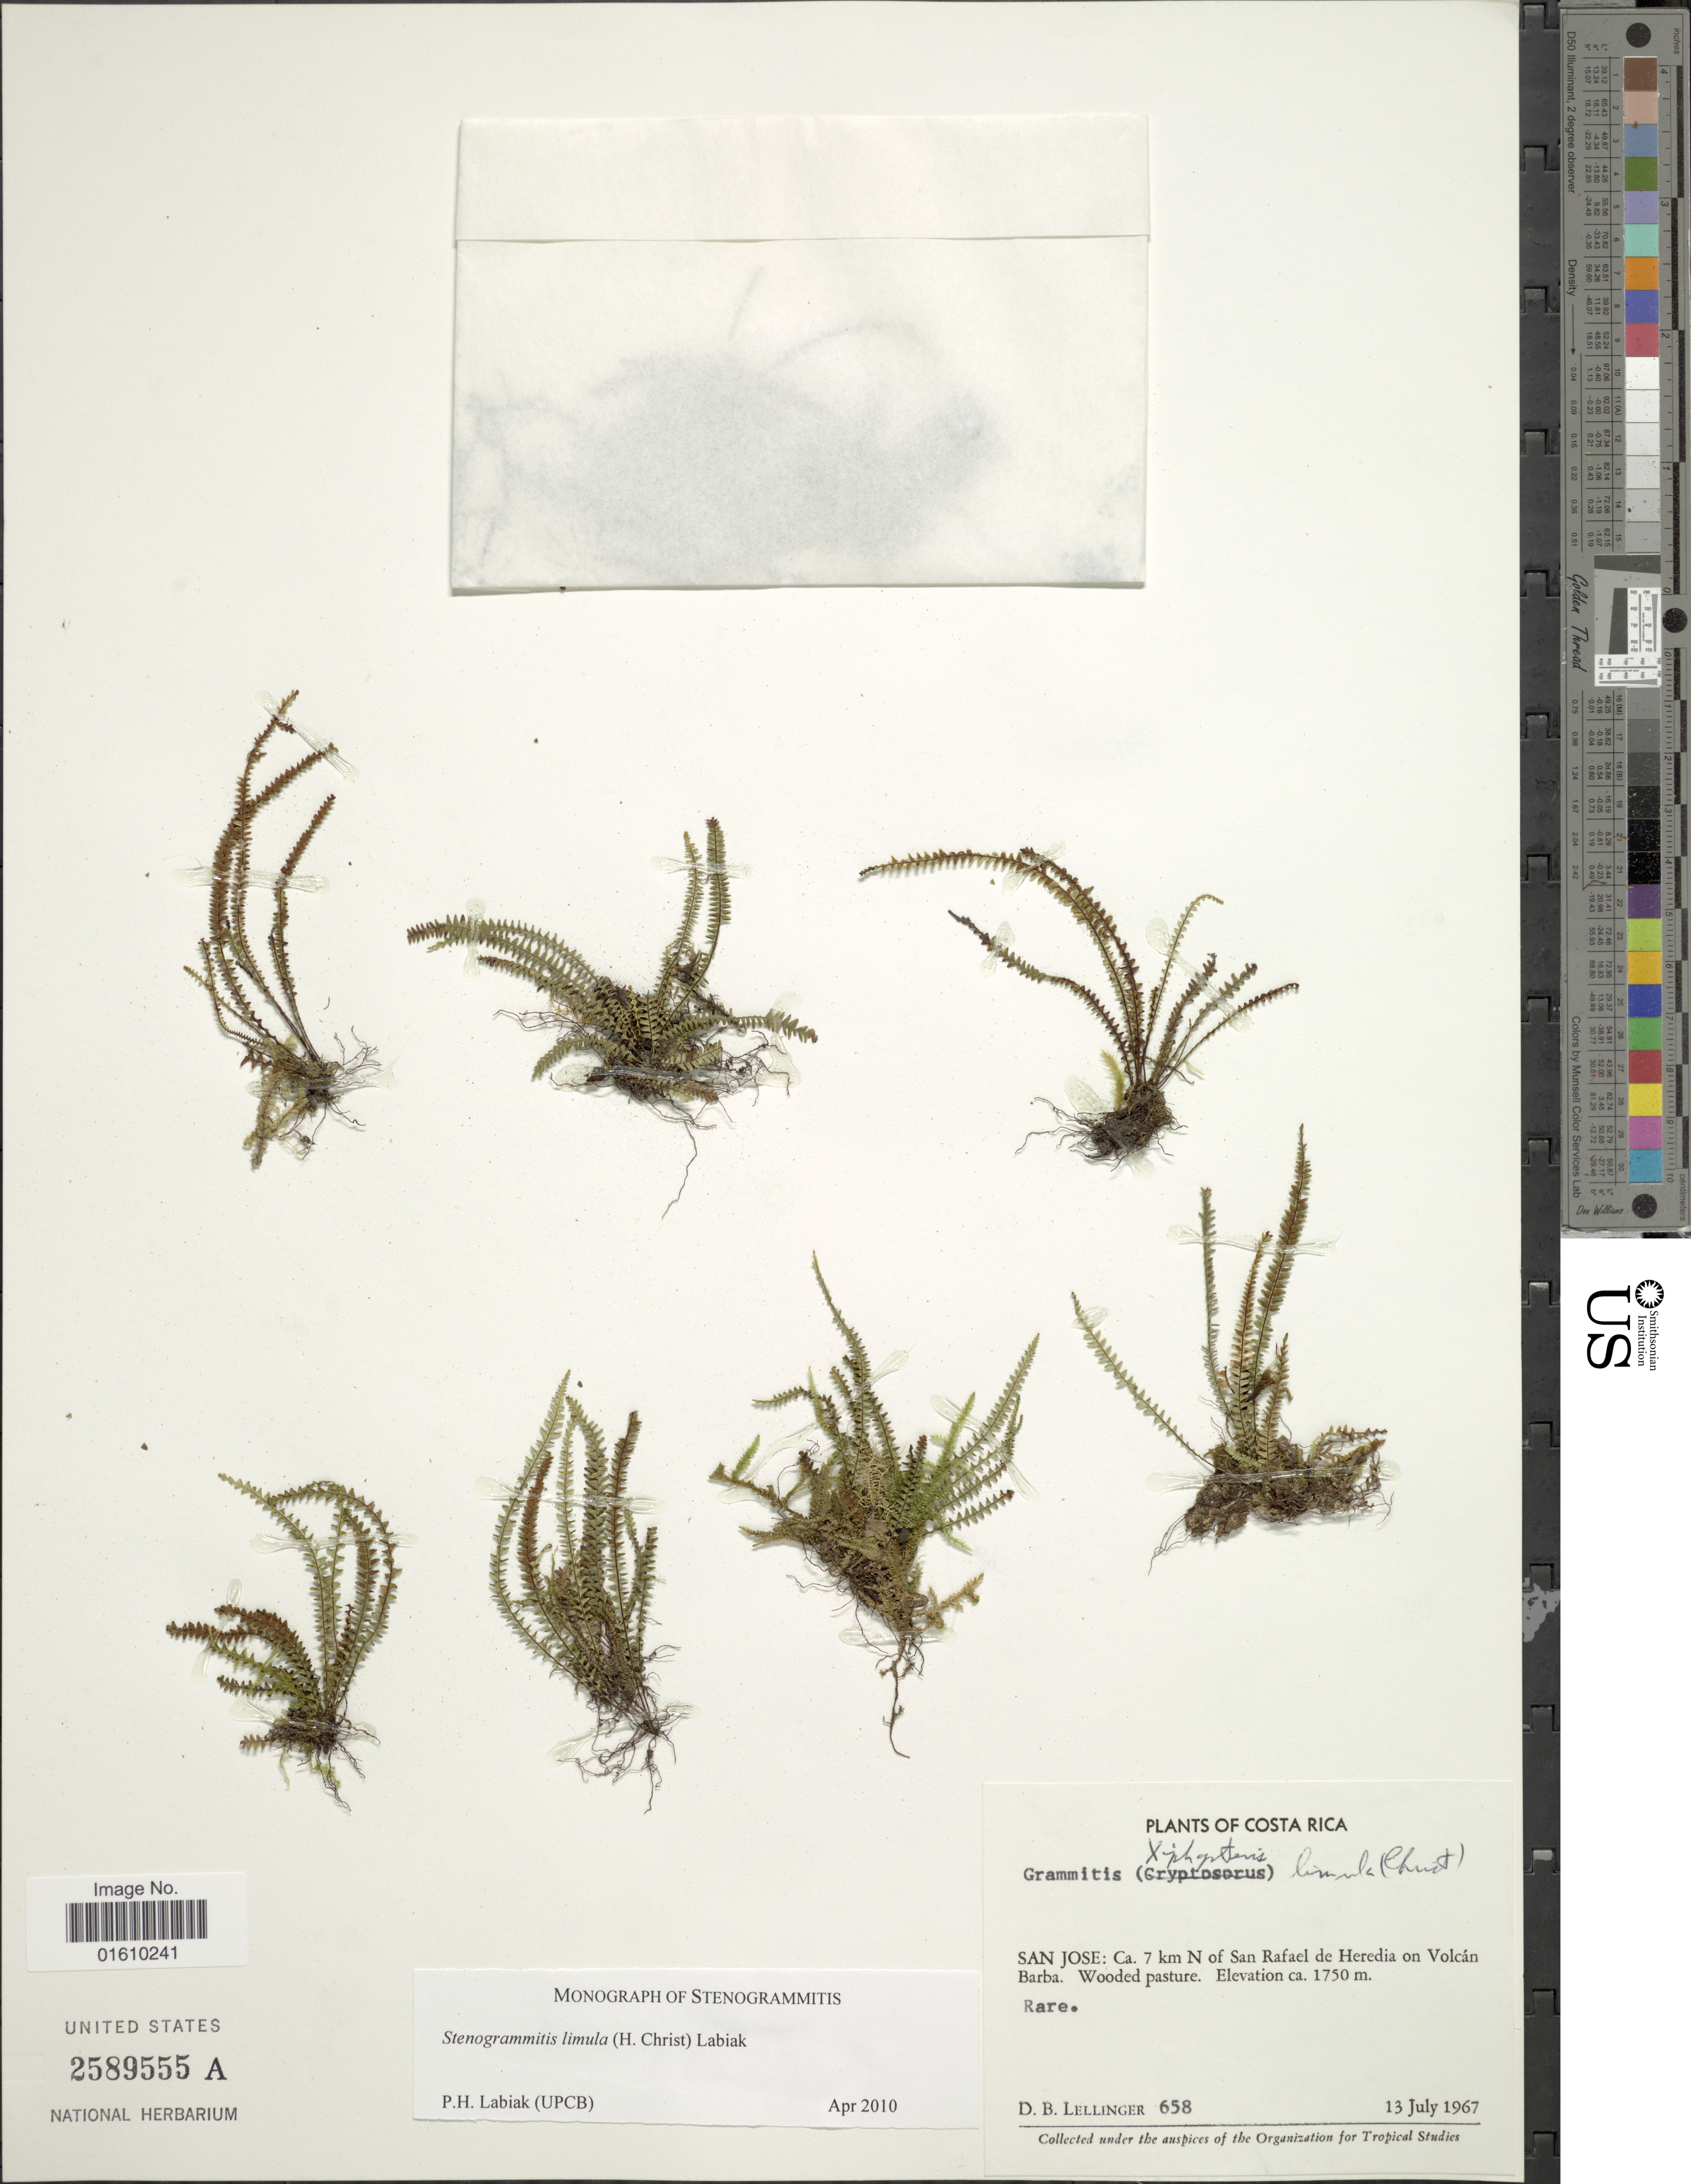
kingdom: Plantae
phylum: Tracheophyta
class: Polypodiopsida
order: Polypodiales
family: Polypodiaceae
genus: Stenogrammitis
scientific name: Stenogrammitis limula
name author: (Christ) Labiak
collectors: D. B. Lellinger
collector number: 658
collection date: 1967-07-13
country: Costa Rica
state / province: San José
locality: Ca. 7 km N of San Rafael de Heredia on Volcán Barba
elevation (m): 1750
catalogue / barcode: US 2589555A